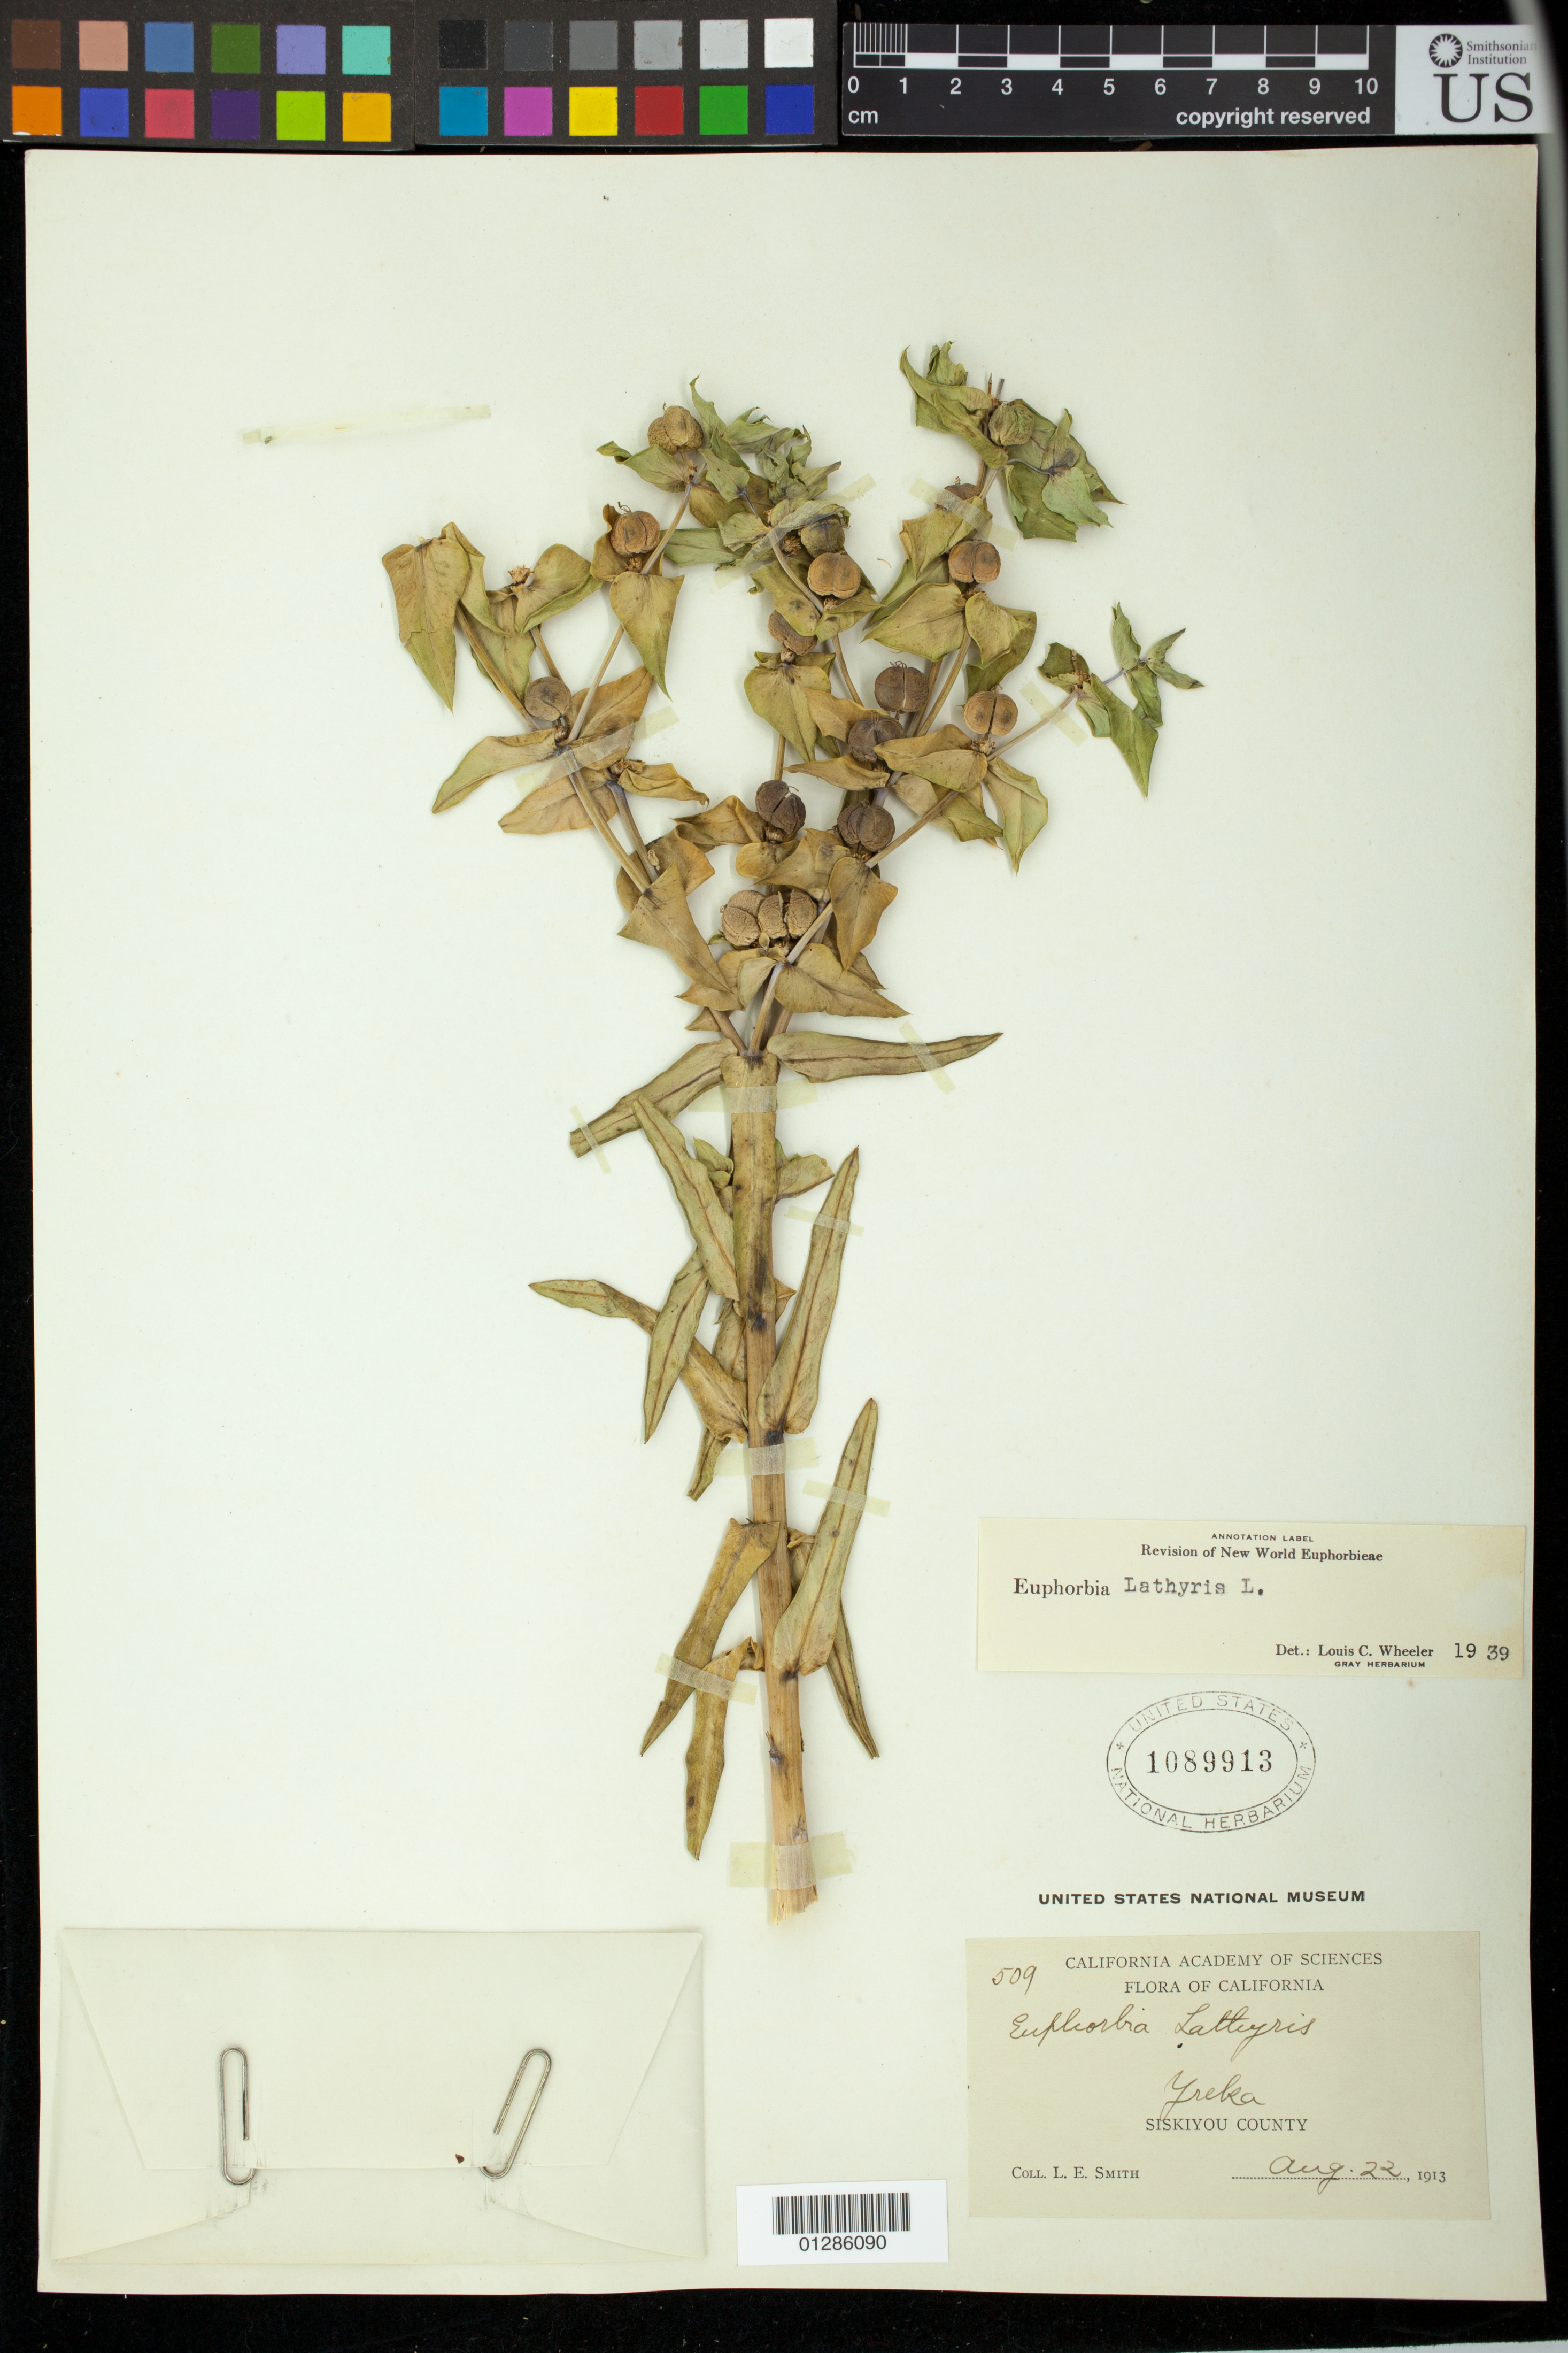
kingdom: Plantae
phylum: Tracheophyta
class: Magnoliopsida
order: Malpighiales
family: Euphorbiaceae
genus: Euphorbia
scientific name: Euphorbia lathyris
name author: L.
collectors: L. E. Smith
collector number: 509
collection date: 1913-08-22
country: United States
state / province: California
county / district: Siskiyou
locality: Yreka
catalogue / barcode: US 1089913